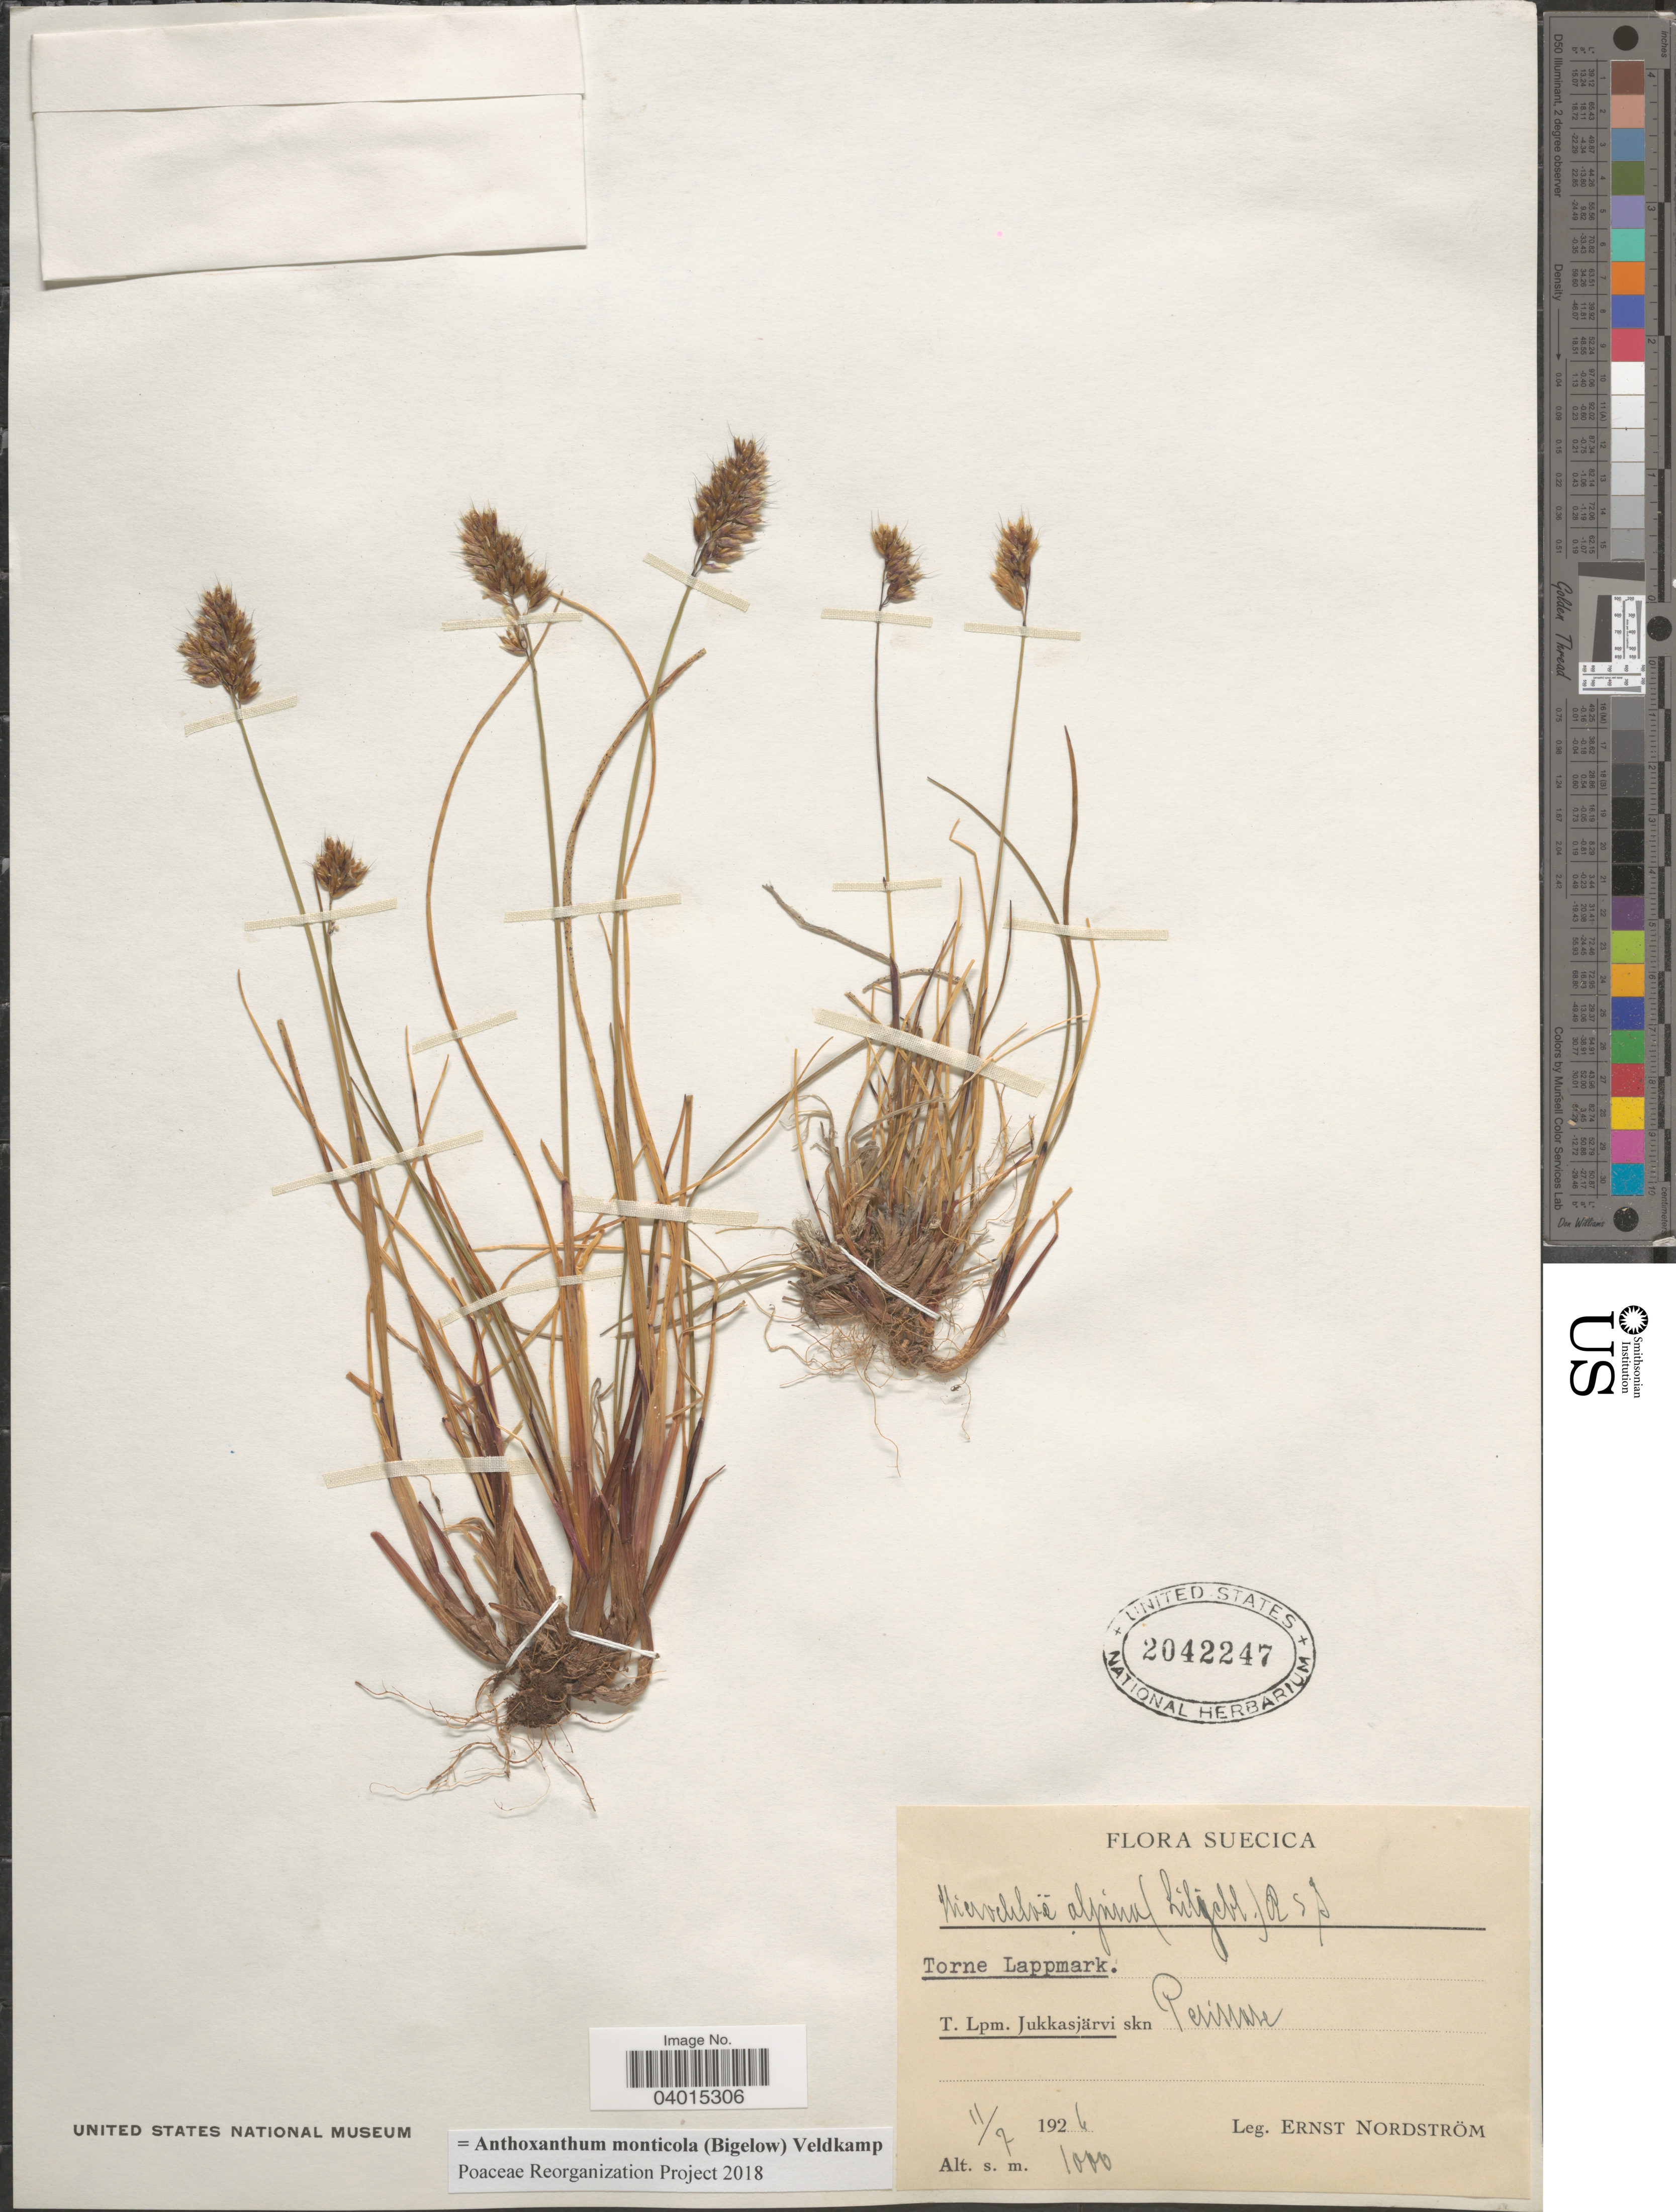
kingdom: Plantae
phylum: Tracheophyta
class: Liliopsida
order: Poales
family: Poaceae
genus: Anthoxanthum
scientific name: Anthoxanthum monticola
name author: (Bigelow) Veldkamp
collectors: E. Nordström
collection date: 1926-07-11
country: Sweden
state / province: Norrbotten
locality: Suecica. Torne Lappmark. T. Lpm. Jukkasjärvi skn Pesisvare.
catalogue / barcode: US 2042247